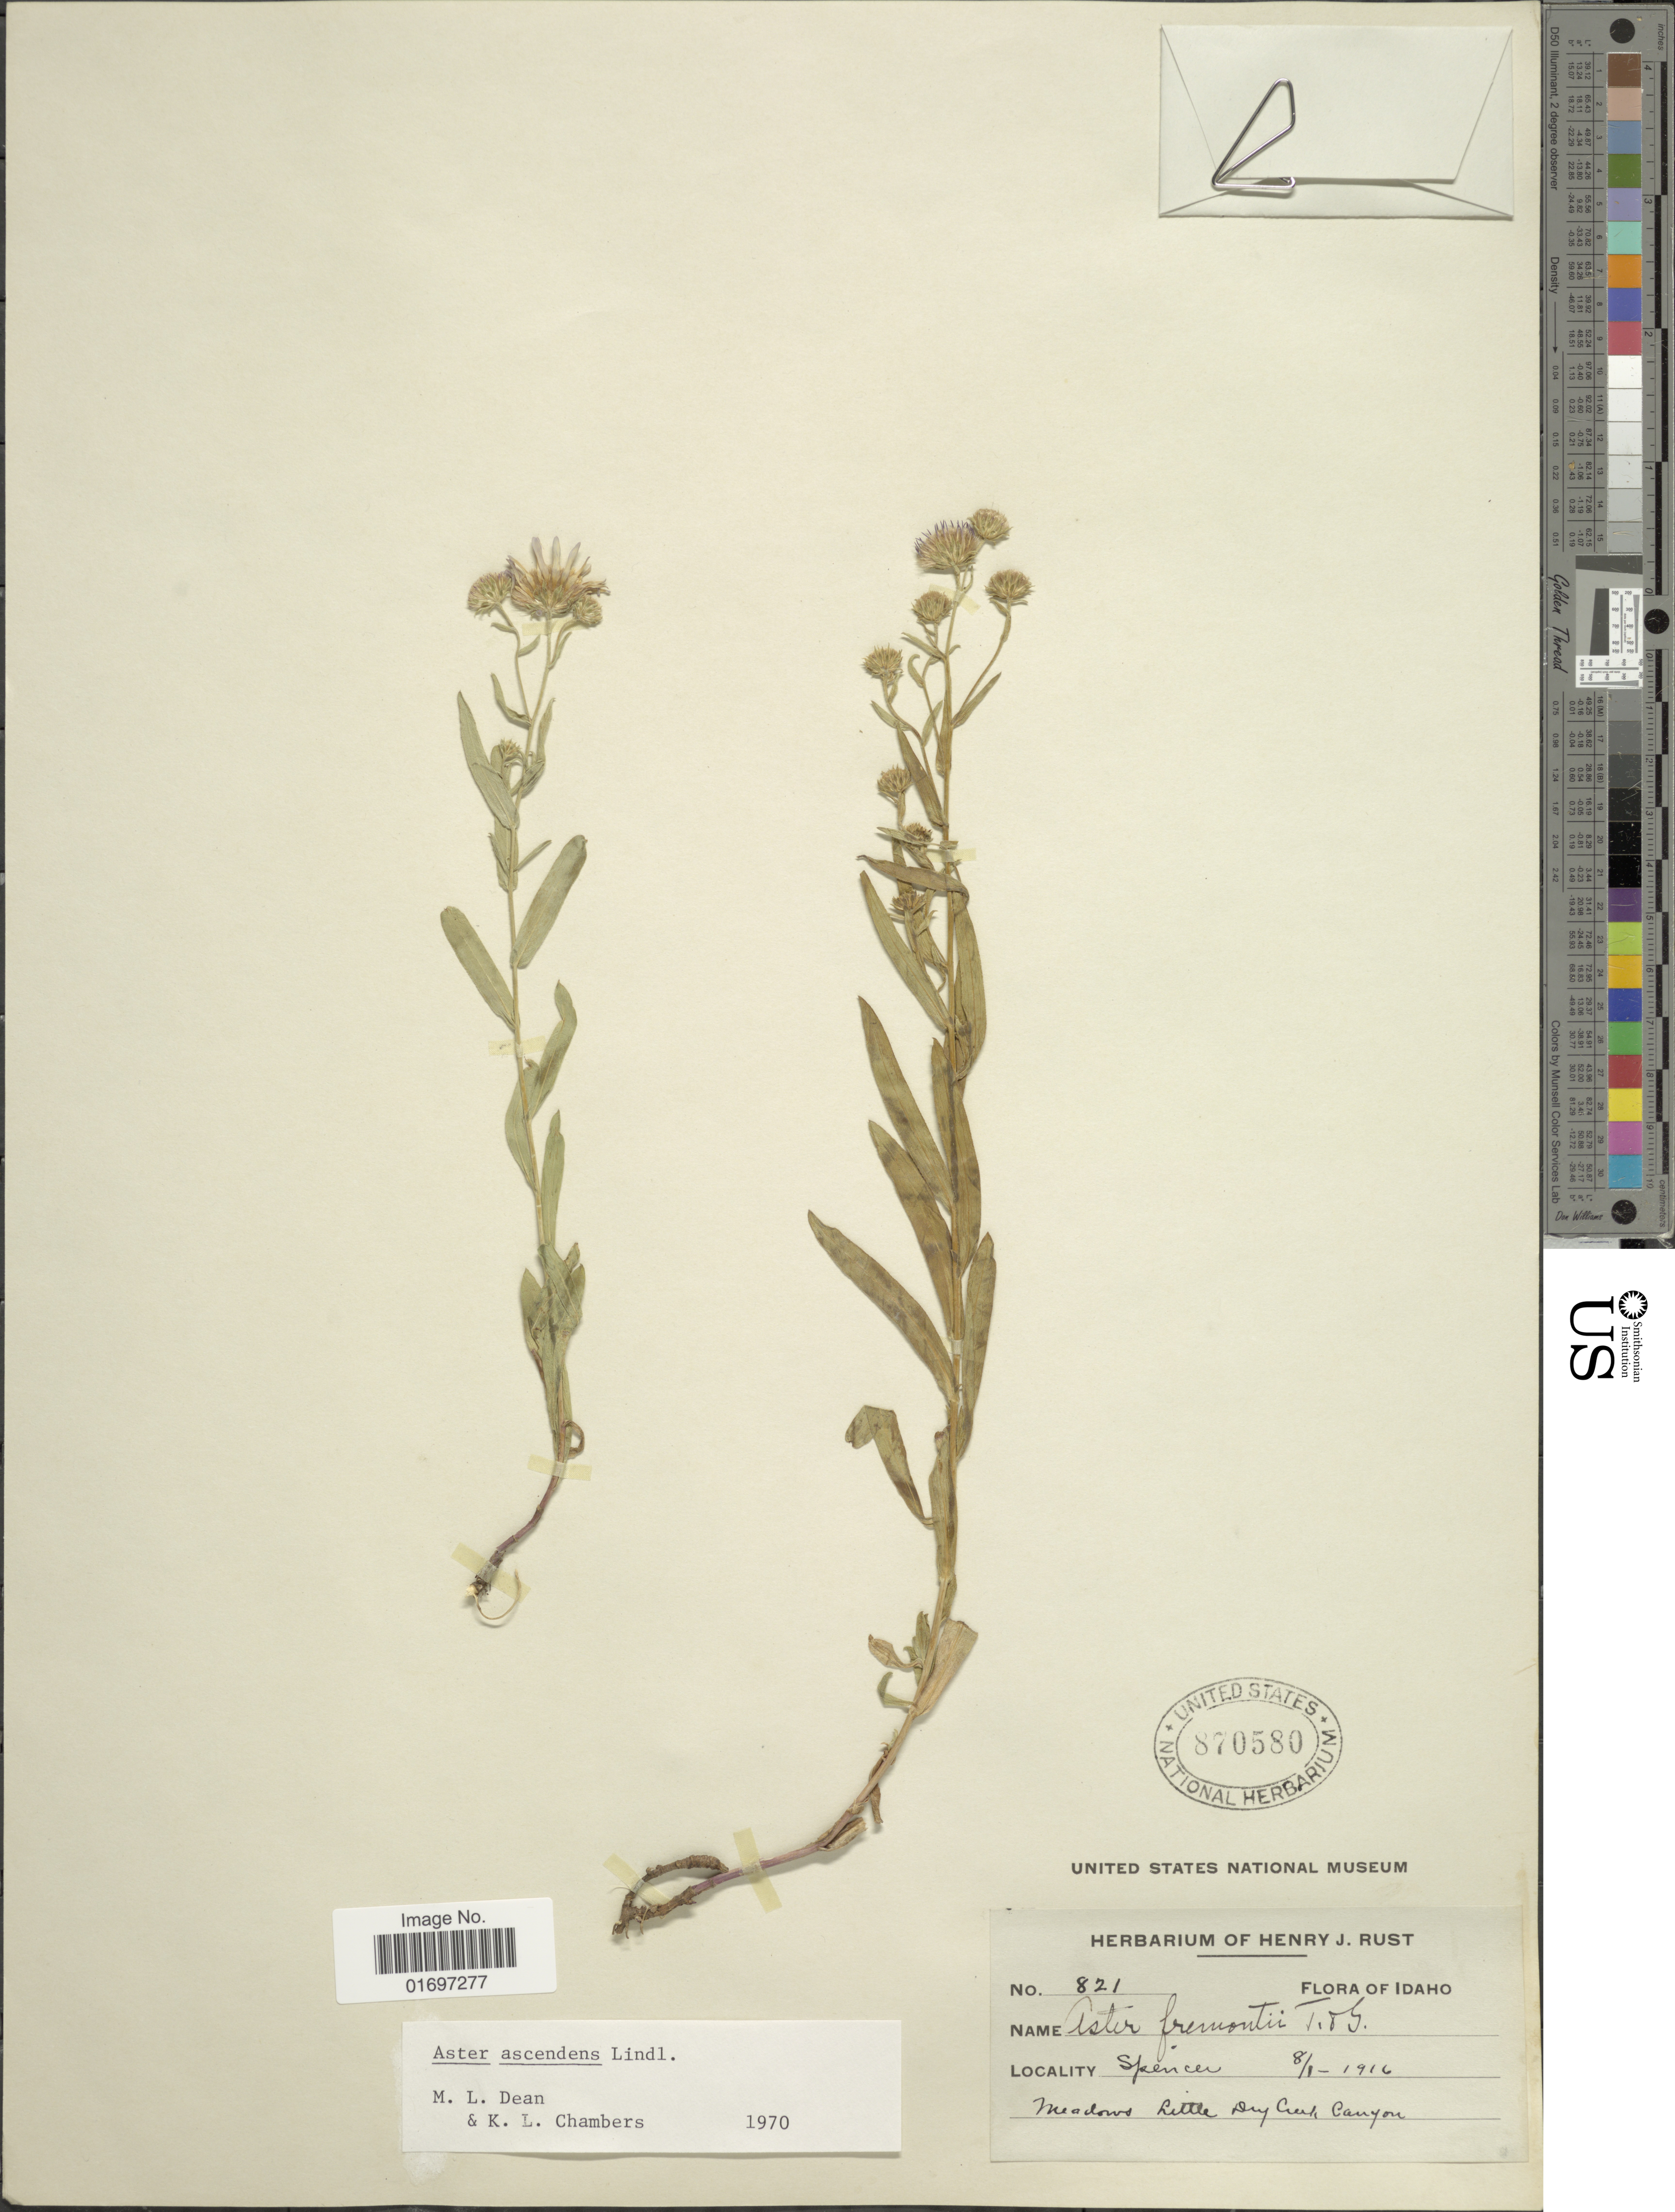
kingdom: Plantae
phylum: Tracheophyta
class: Magnoliopsida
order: Asterales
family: Asteraceae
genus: Symphyotrichum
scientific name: Symphyotrichum ascendens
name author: (Lindl.) G.L. Nesom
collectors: ex herb. Henry J. Rust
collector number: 821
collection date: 1916-08-01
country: United States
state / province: Idaho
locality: Idaho. Spencer. Meadows Little Dry Creek Canyon.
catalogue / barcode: US 870580